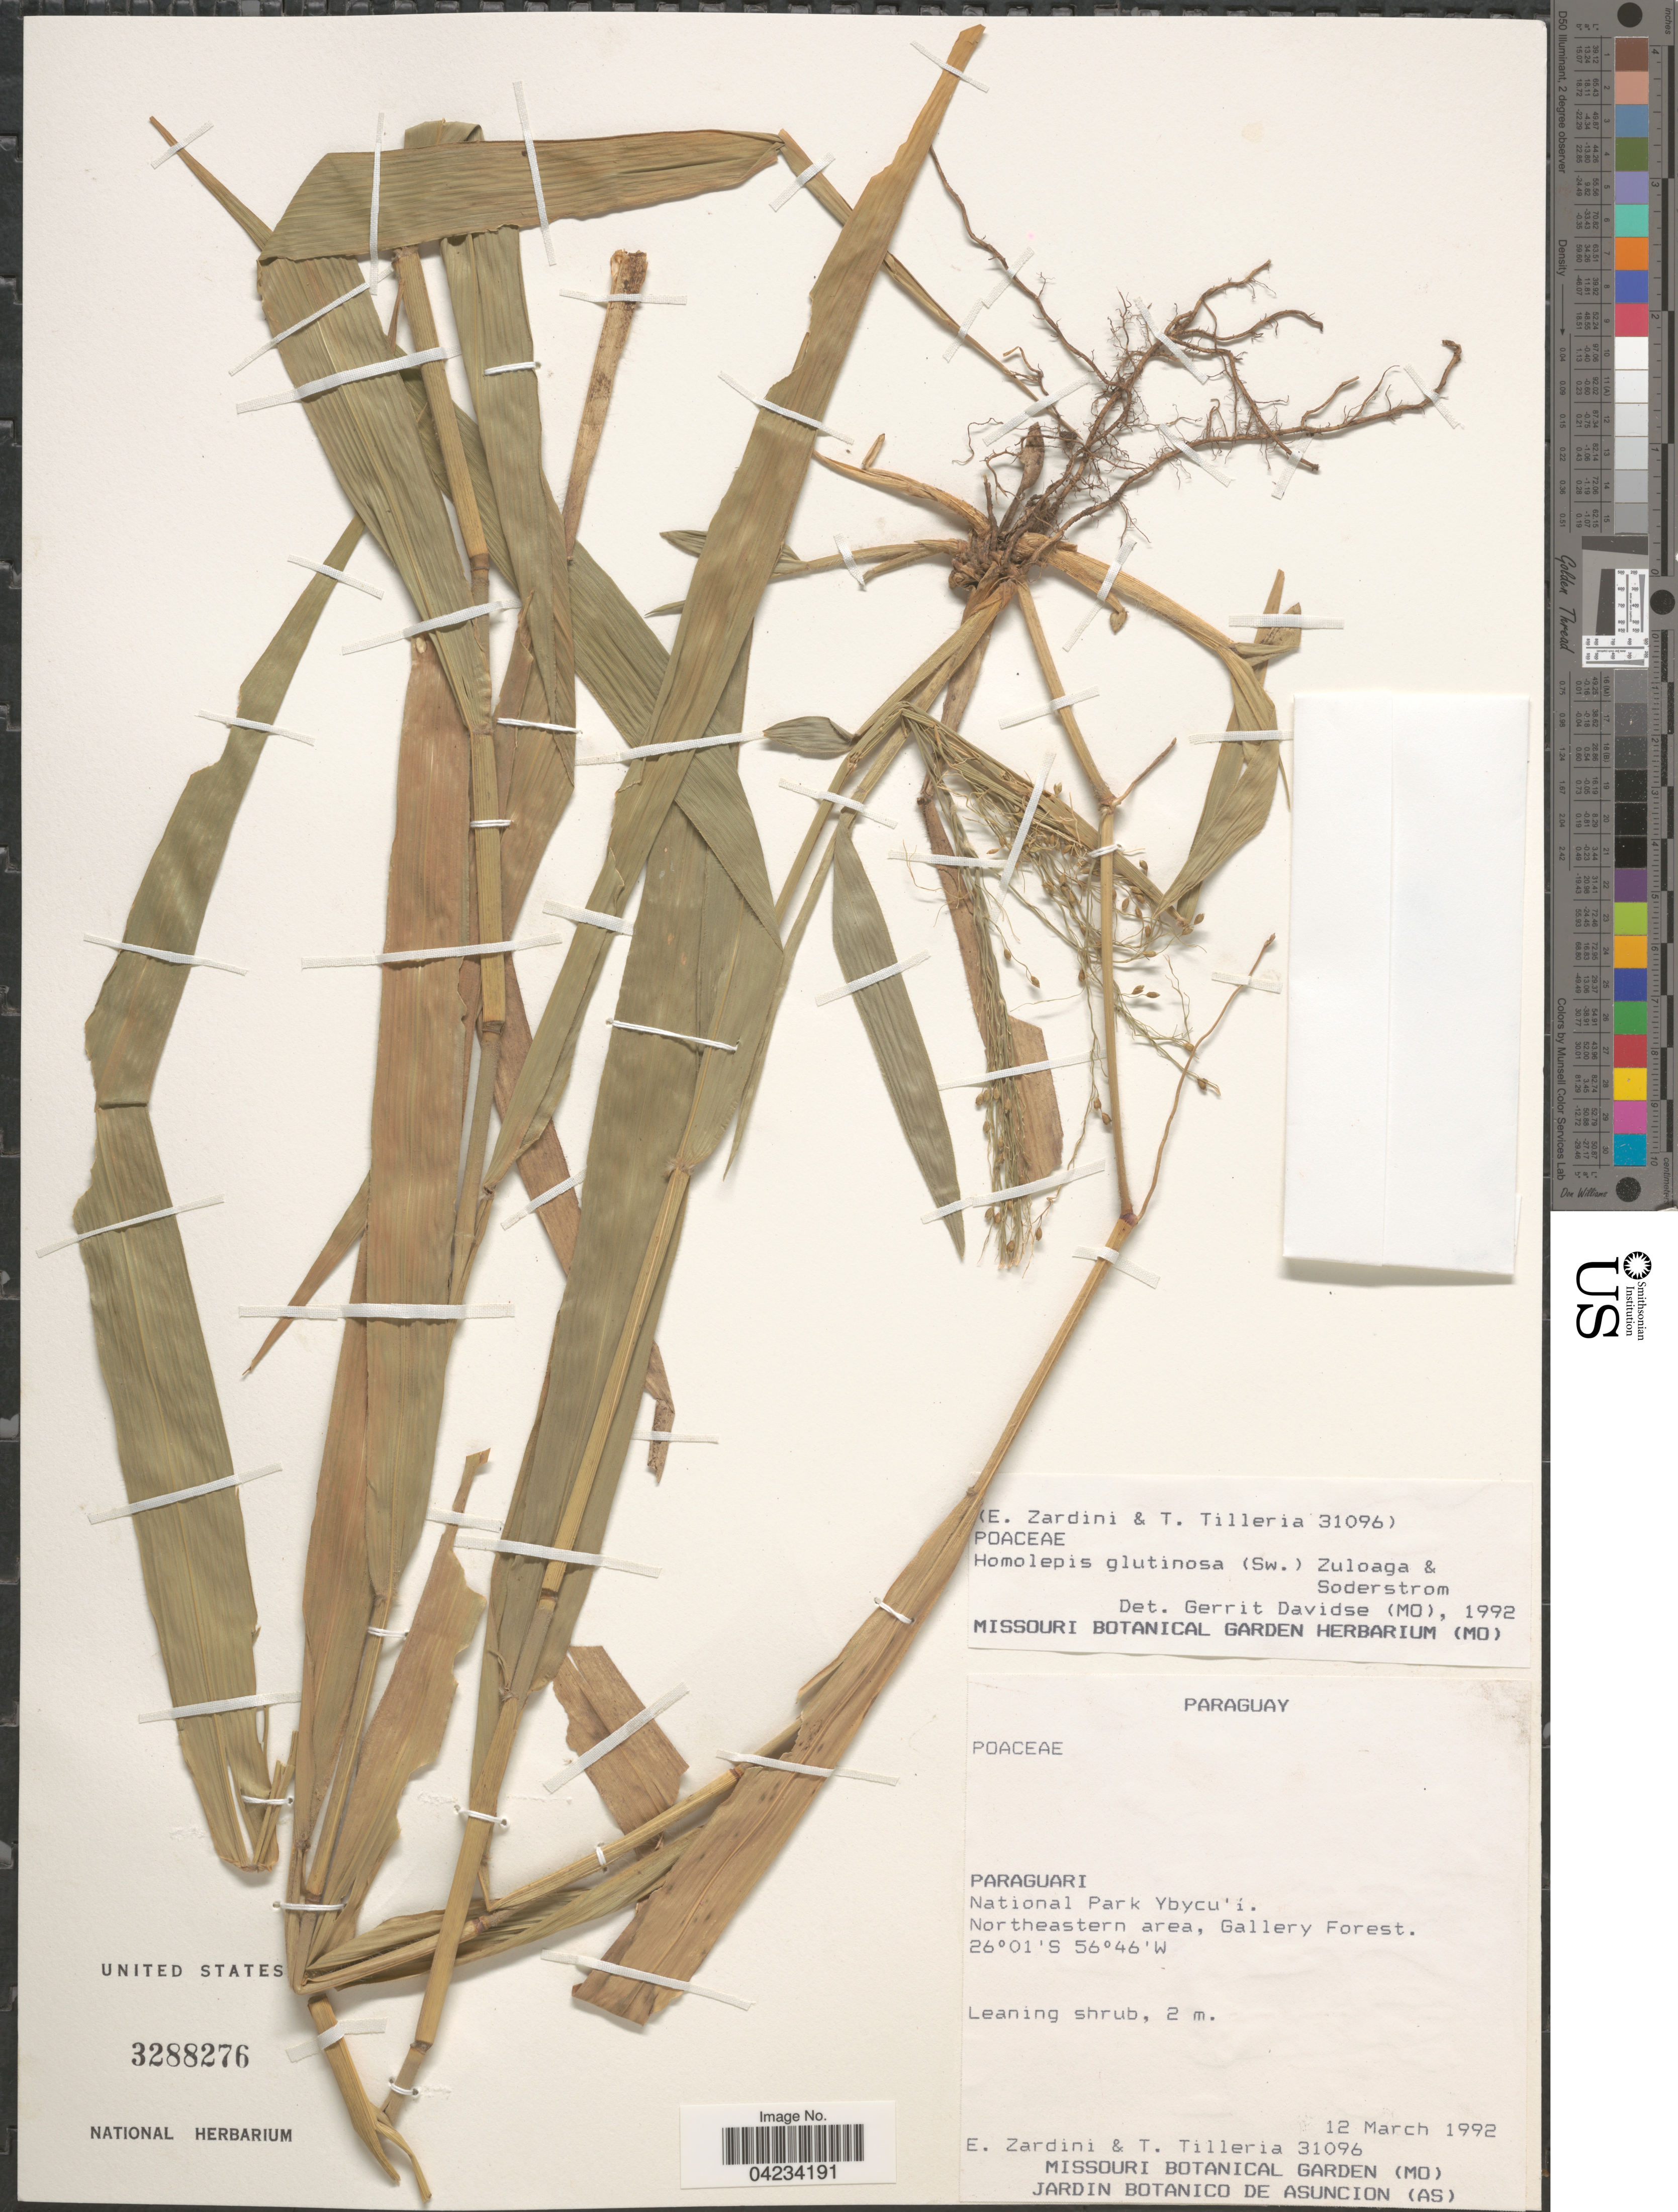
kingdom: Plantae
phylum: Tracheophyta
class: Liliopsida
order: Poales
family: Poaceae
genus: Homolepis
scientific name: Homolepis glutinosa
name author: (Sw.) Zuloaga & Soderstr.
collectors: E. Zardini & T. Tilleria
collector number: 31096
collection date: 1992-03-12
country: Paraguay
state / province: Paraguari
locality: National Park Ybycu'í. Northeastern area, Gallery Forest.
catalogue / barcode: US 3288276